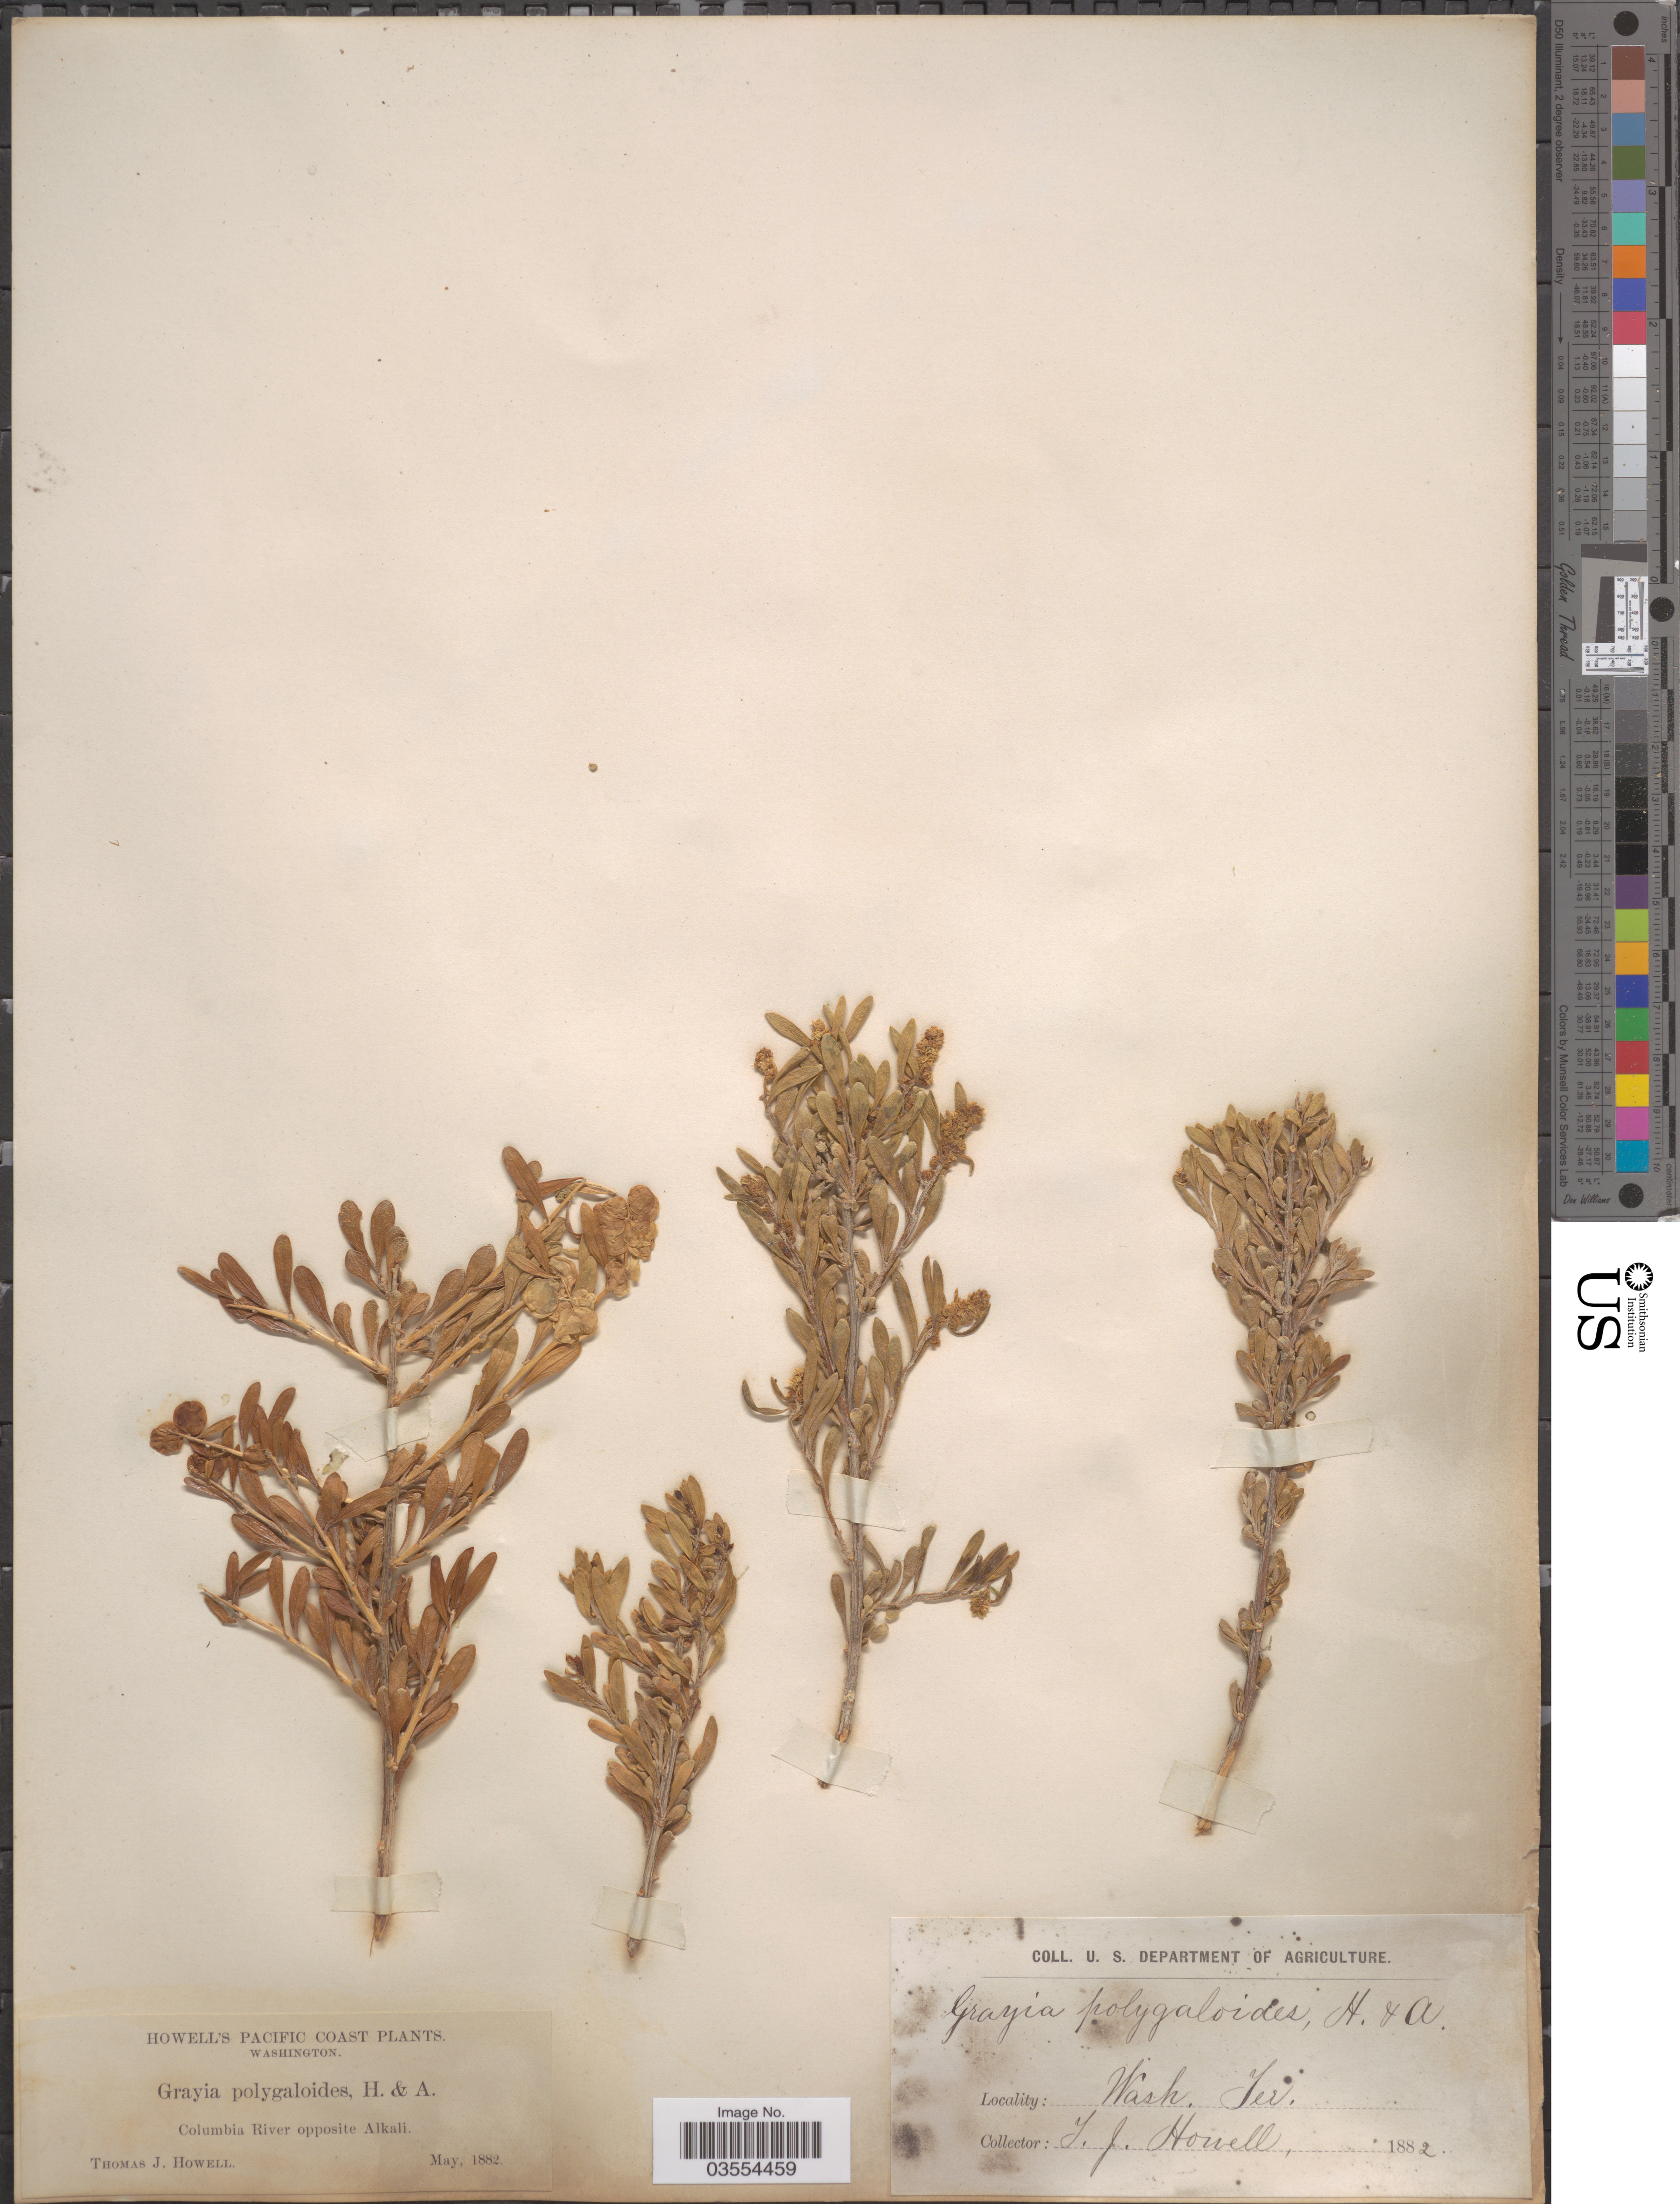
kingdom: Plantae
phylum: Tracheophyta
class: Magnoliopsida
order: Caryophyllales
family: Amaranthaceae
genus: Grayia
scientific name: Grayia spinosa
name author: (Hook.) Moq.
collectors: T. J. Howell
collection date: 1882-05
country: United States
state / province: Washington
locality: Pacific Coast. Columbia River opposite Alkali. Wash. Ter.